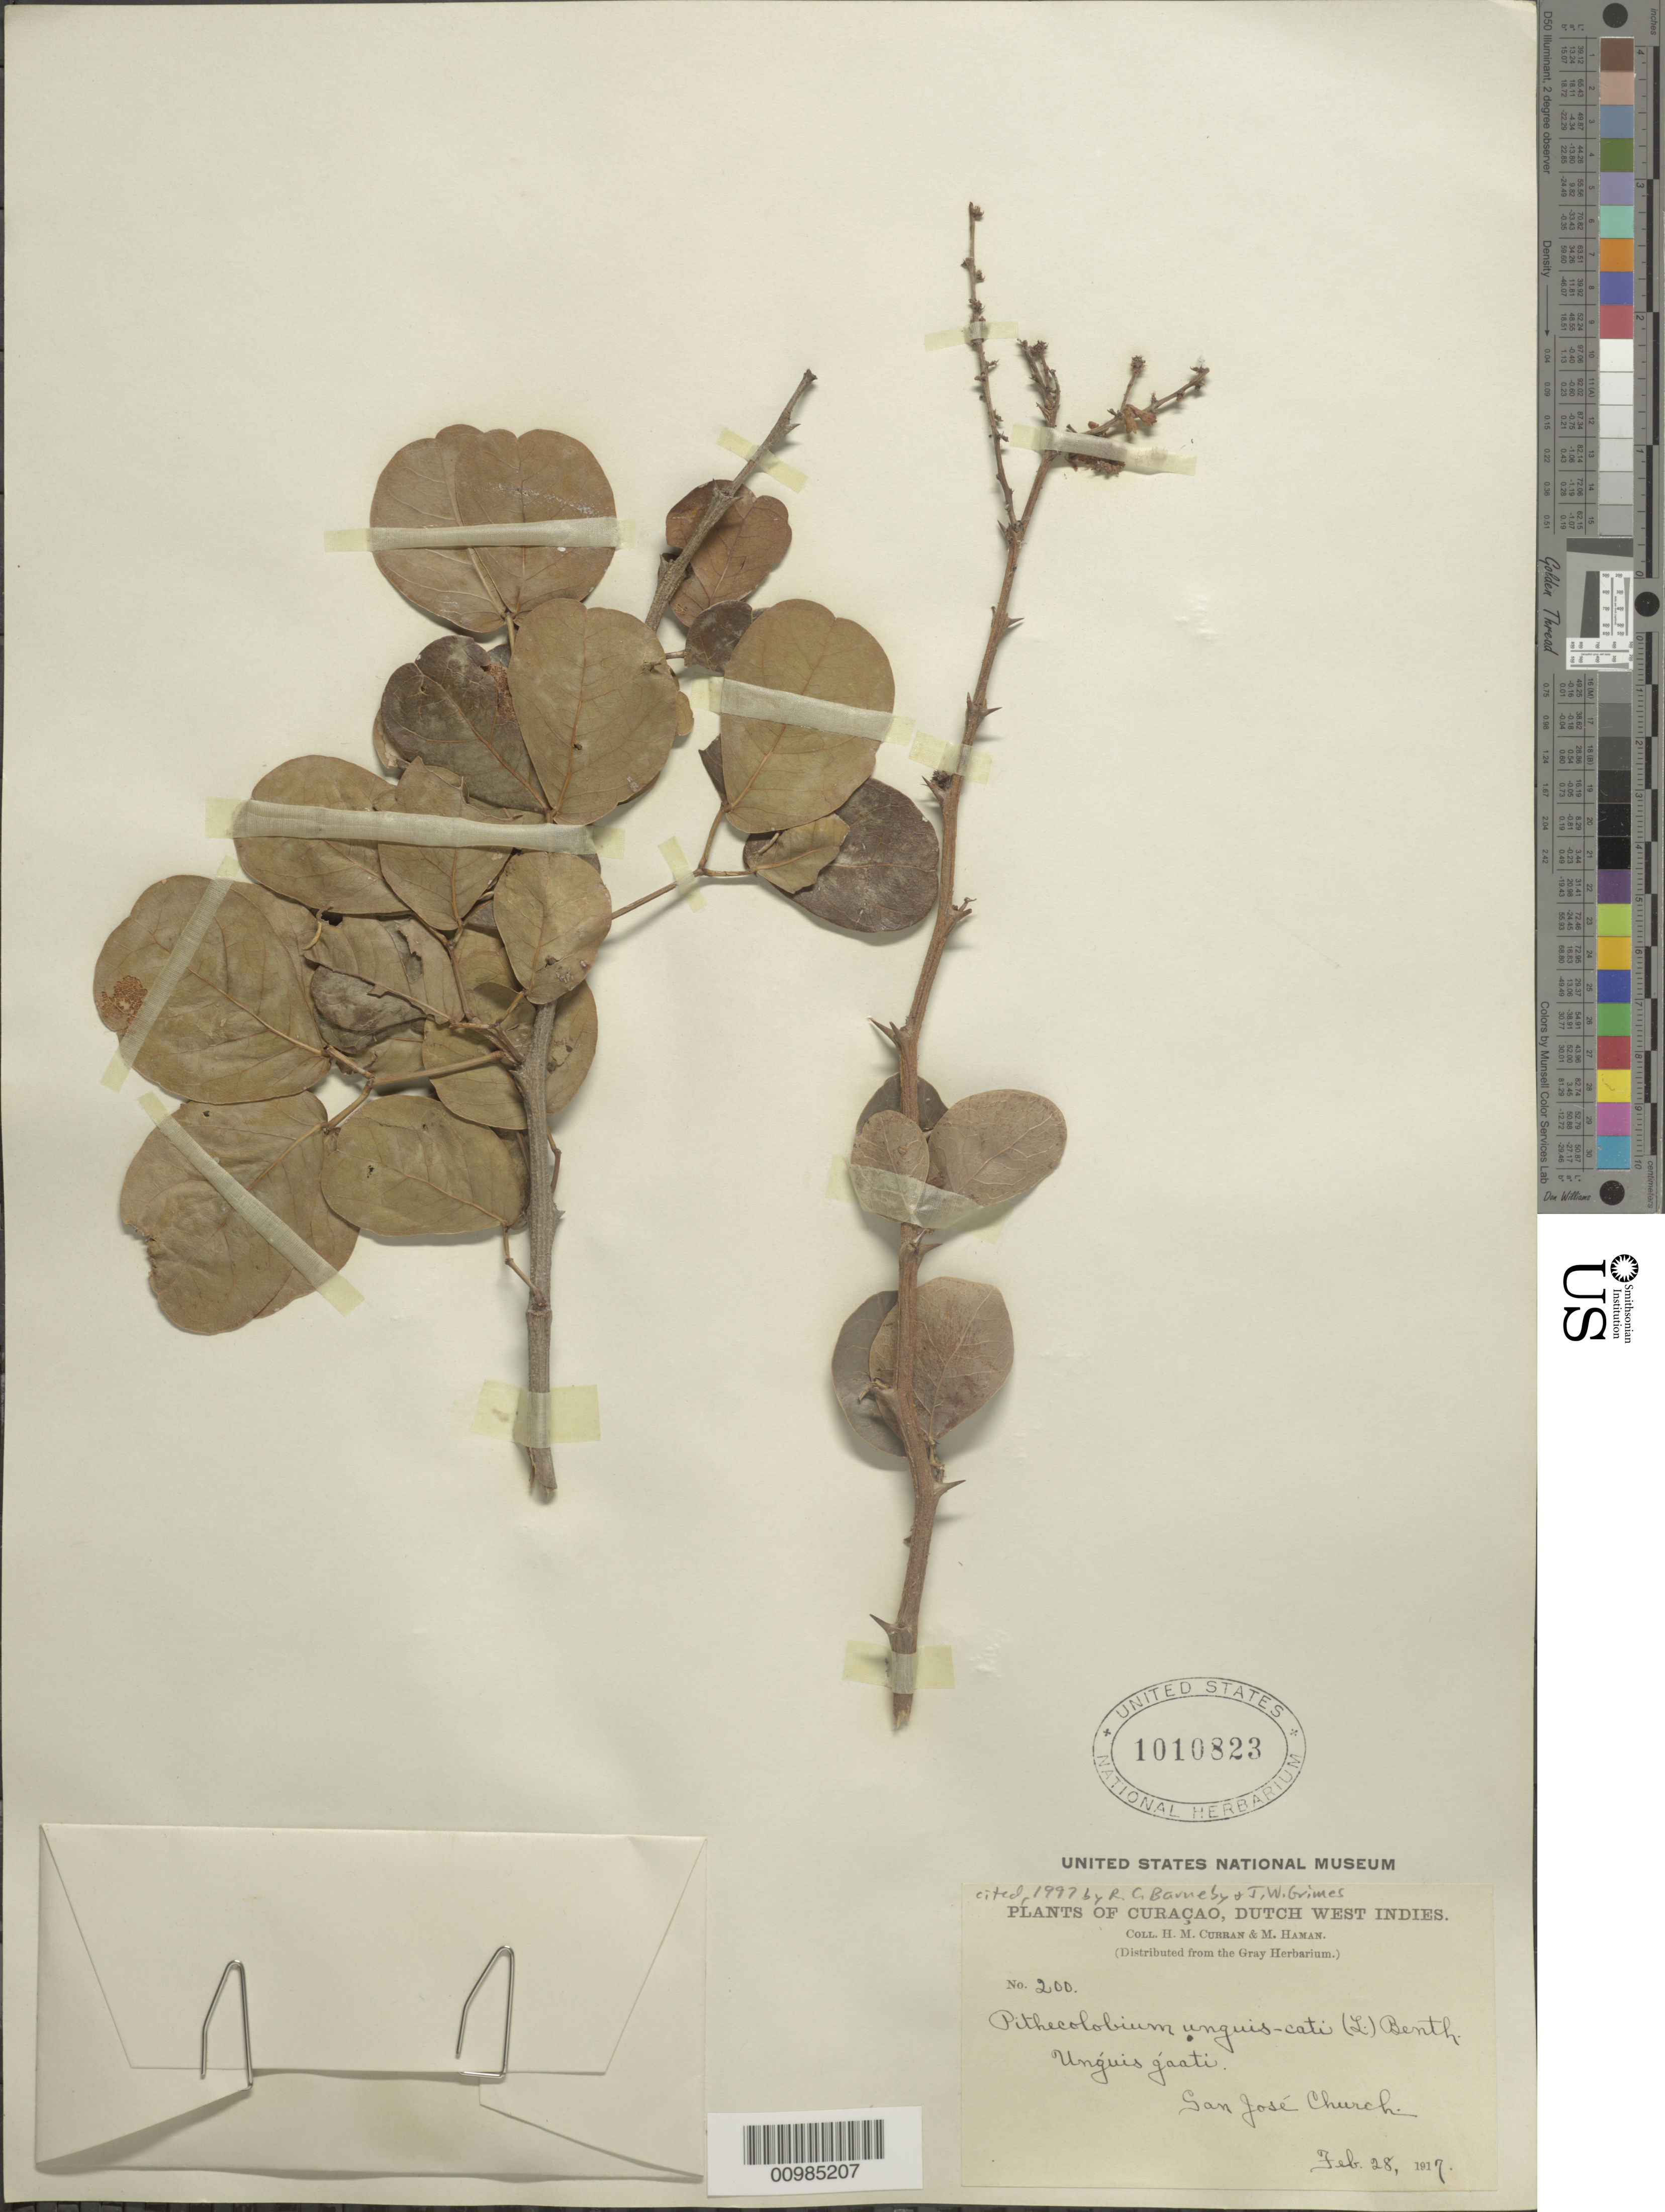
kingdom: Plantae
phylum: Tracheophyta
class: Magnoliopsida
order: Fabales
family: Fabaceae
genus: Pithecellobium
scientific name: Pithecellobium unguis-cati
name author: (L.) Benth.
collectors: H. M. Curran & M. Haman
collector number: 200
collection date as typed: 28 Feb 1917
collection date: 1917-02-28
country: Curaçao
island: Curaçao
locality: San Jose church.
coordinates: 0 N, 0 E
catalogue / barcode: US 1010823